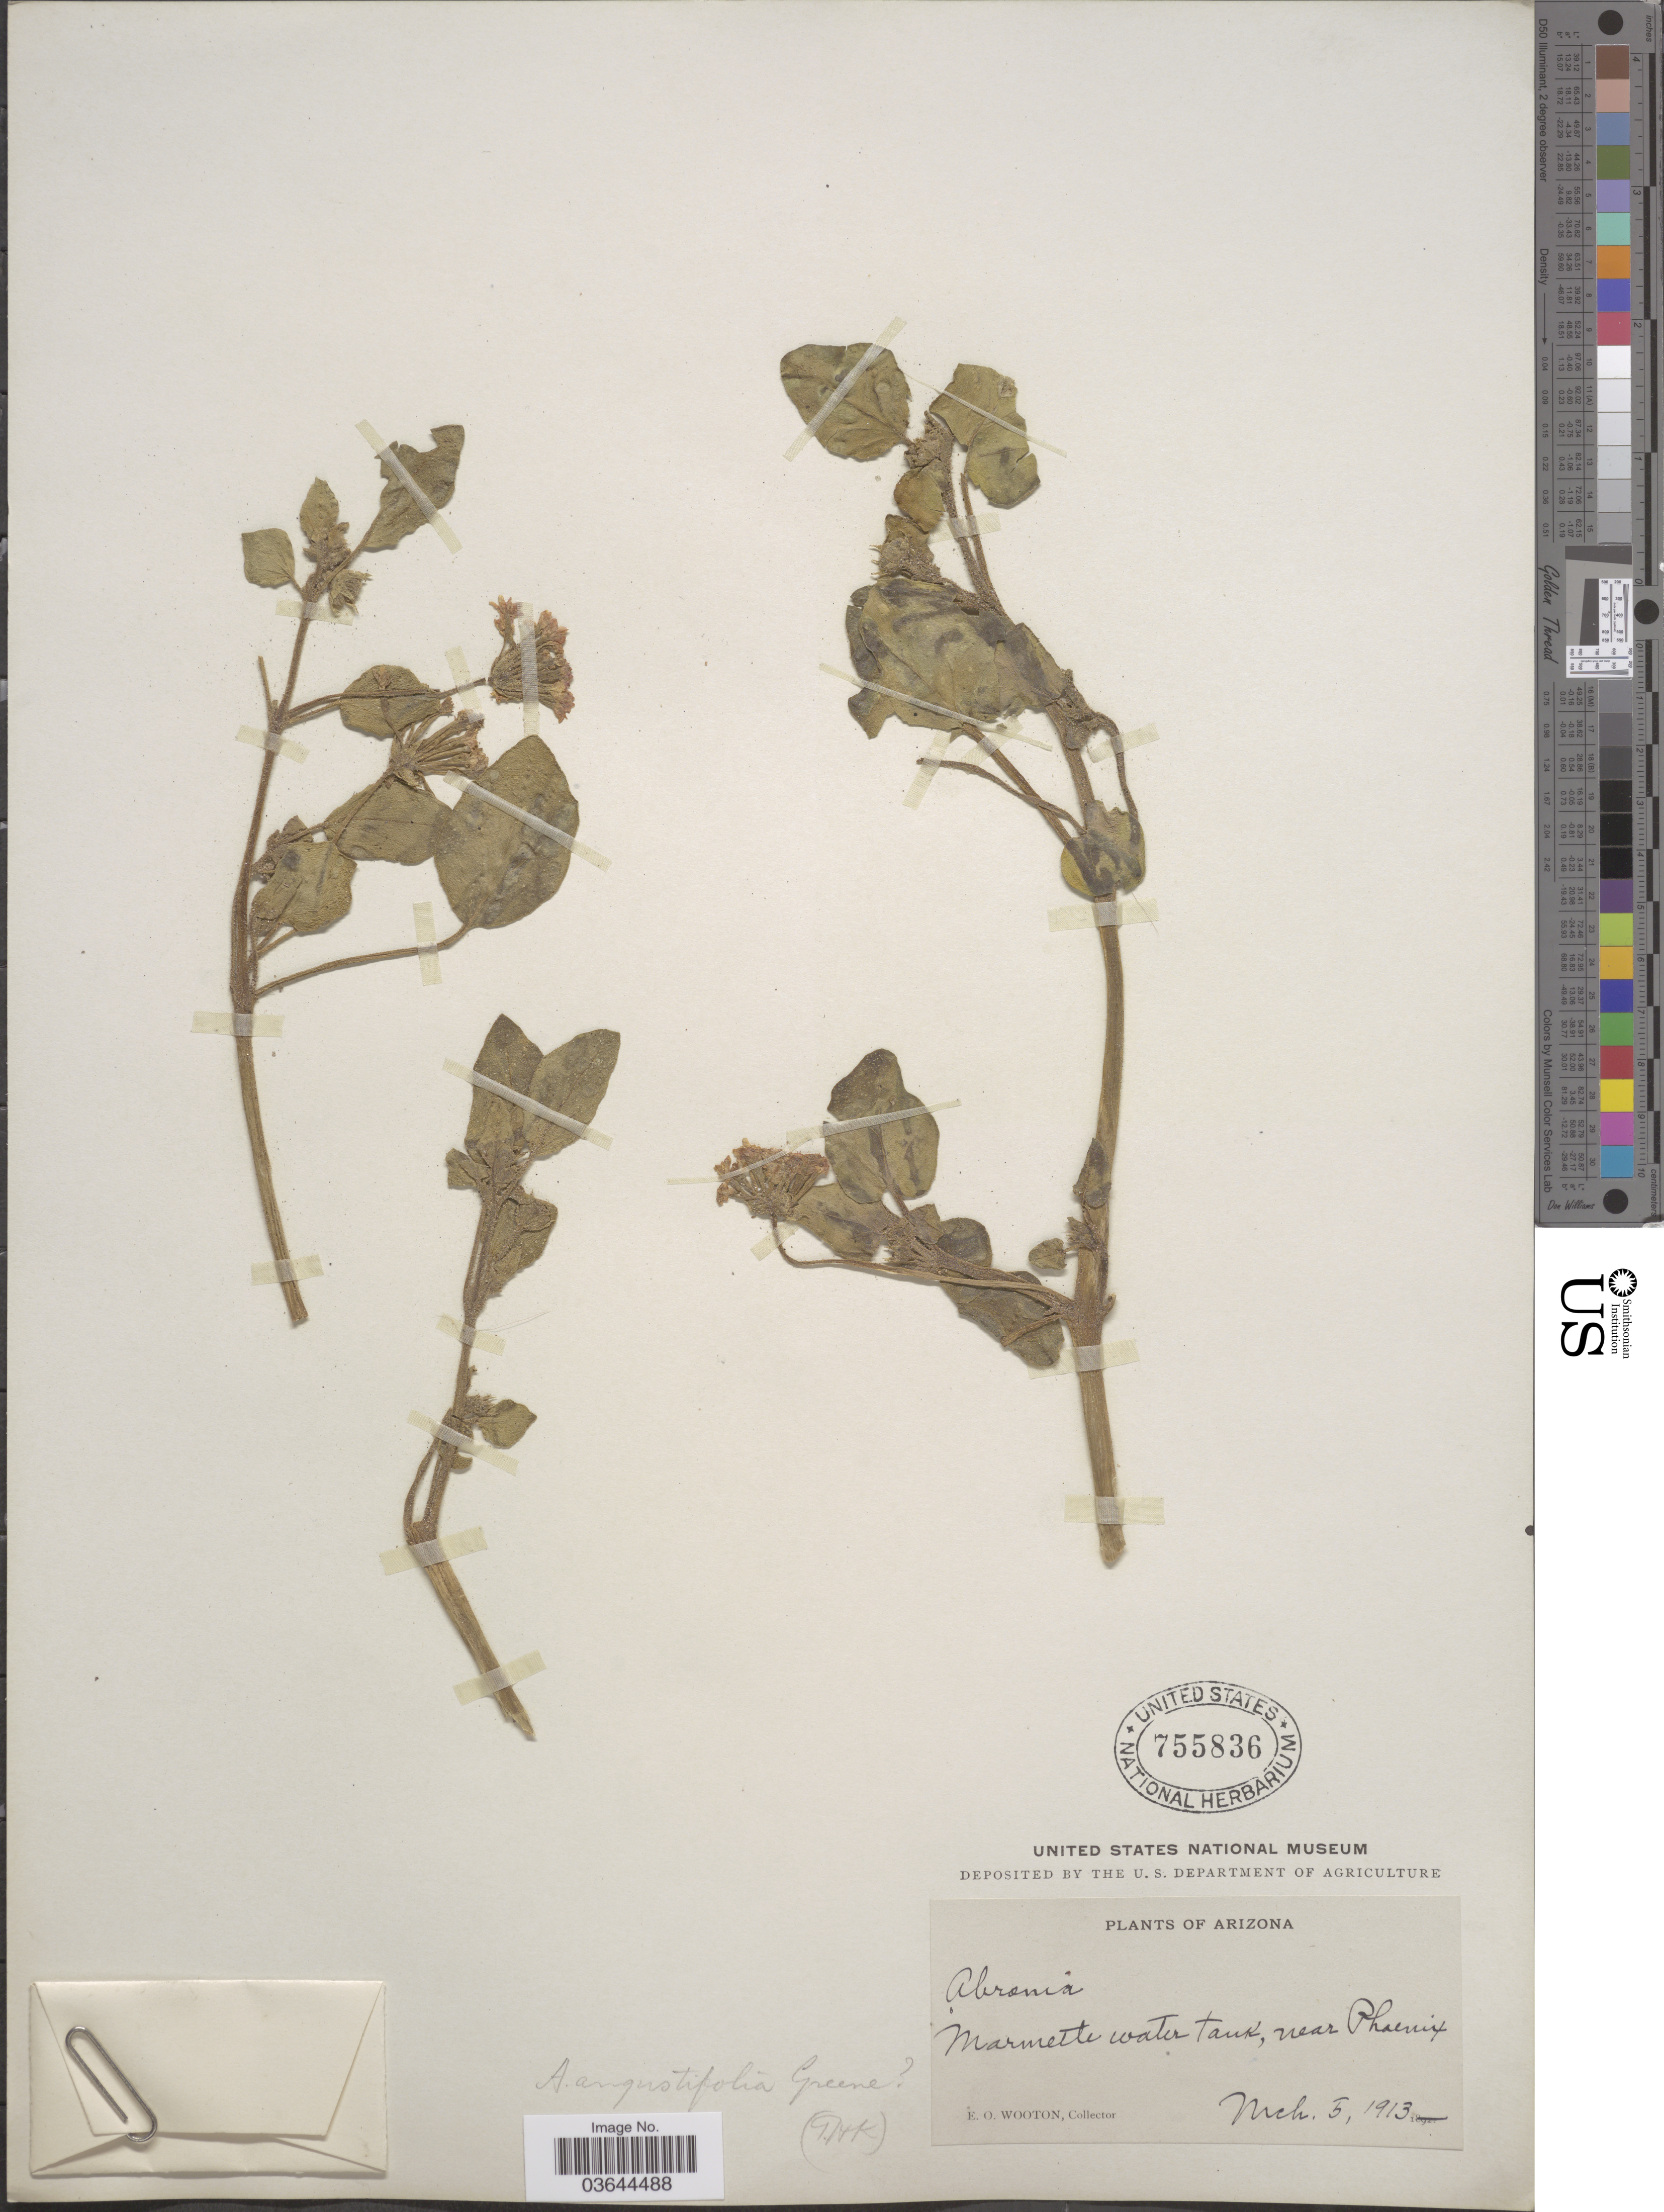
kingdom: Plantae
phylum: Tracheophyta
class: Magnoliopsida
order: Caryophyllales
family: Nyctaginaceae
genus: Abronia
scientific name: Abronia angustifolia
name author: Greene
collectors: E. O. Wooton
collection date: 1913-03-05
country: United States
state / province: Arizona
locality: Marmette water tank, near Phoenix.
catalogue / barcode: US 755836